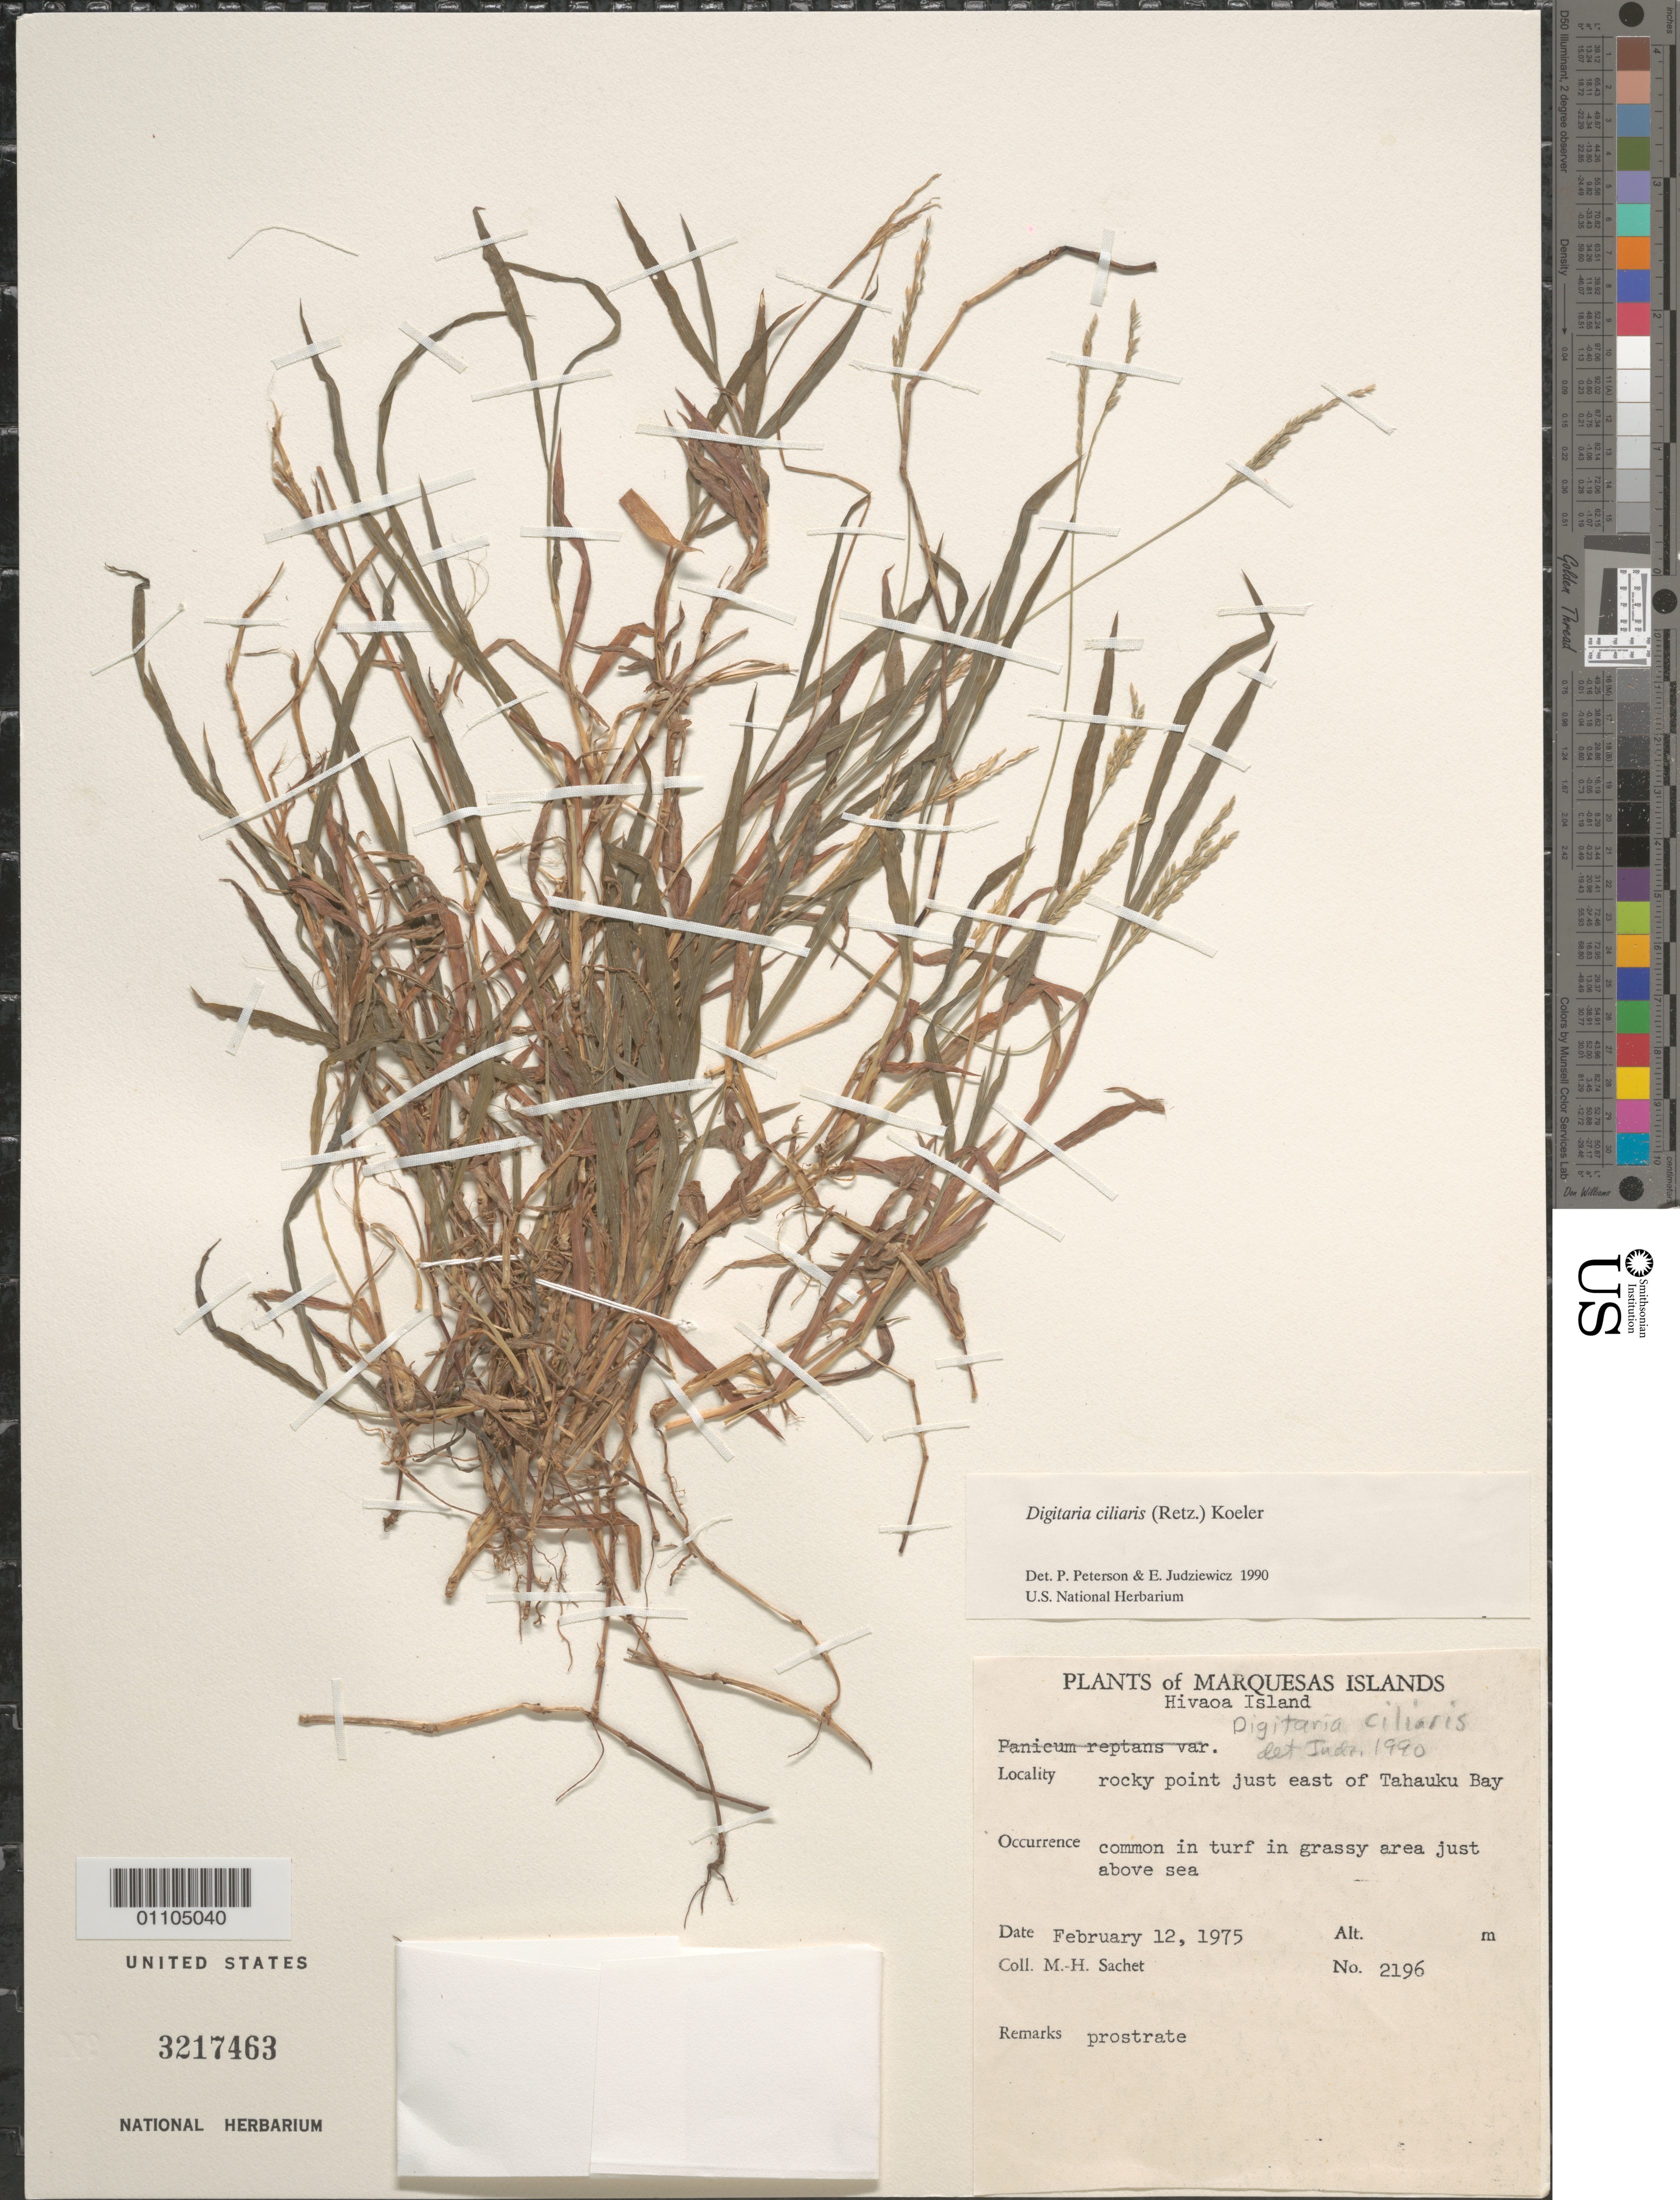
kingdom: Plantae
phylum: Tracheophyta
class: Liliopsida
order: Poales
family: Poaceae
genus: Digitaria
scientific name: Digitaria ciliaris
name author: (Retz.) Koeler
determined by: Peterson, P. M.; Judziewicz, E. J.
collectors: M.-H. Sachet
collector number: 2196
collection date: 1975-02-12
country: French Polynesia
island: Hiva Oa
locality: Rocky point just E of Tahauka Bay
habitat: Common in turf in grassy area just above sea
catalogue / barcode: US 3217463